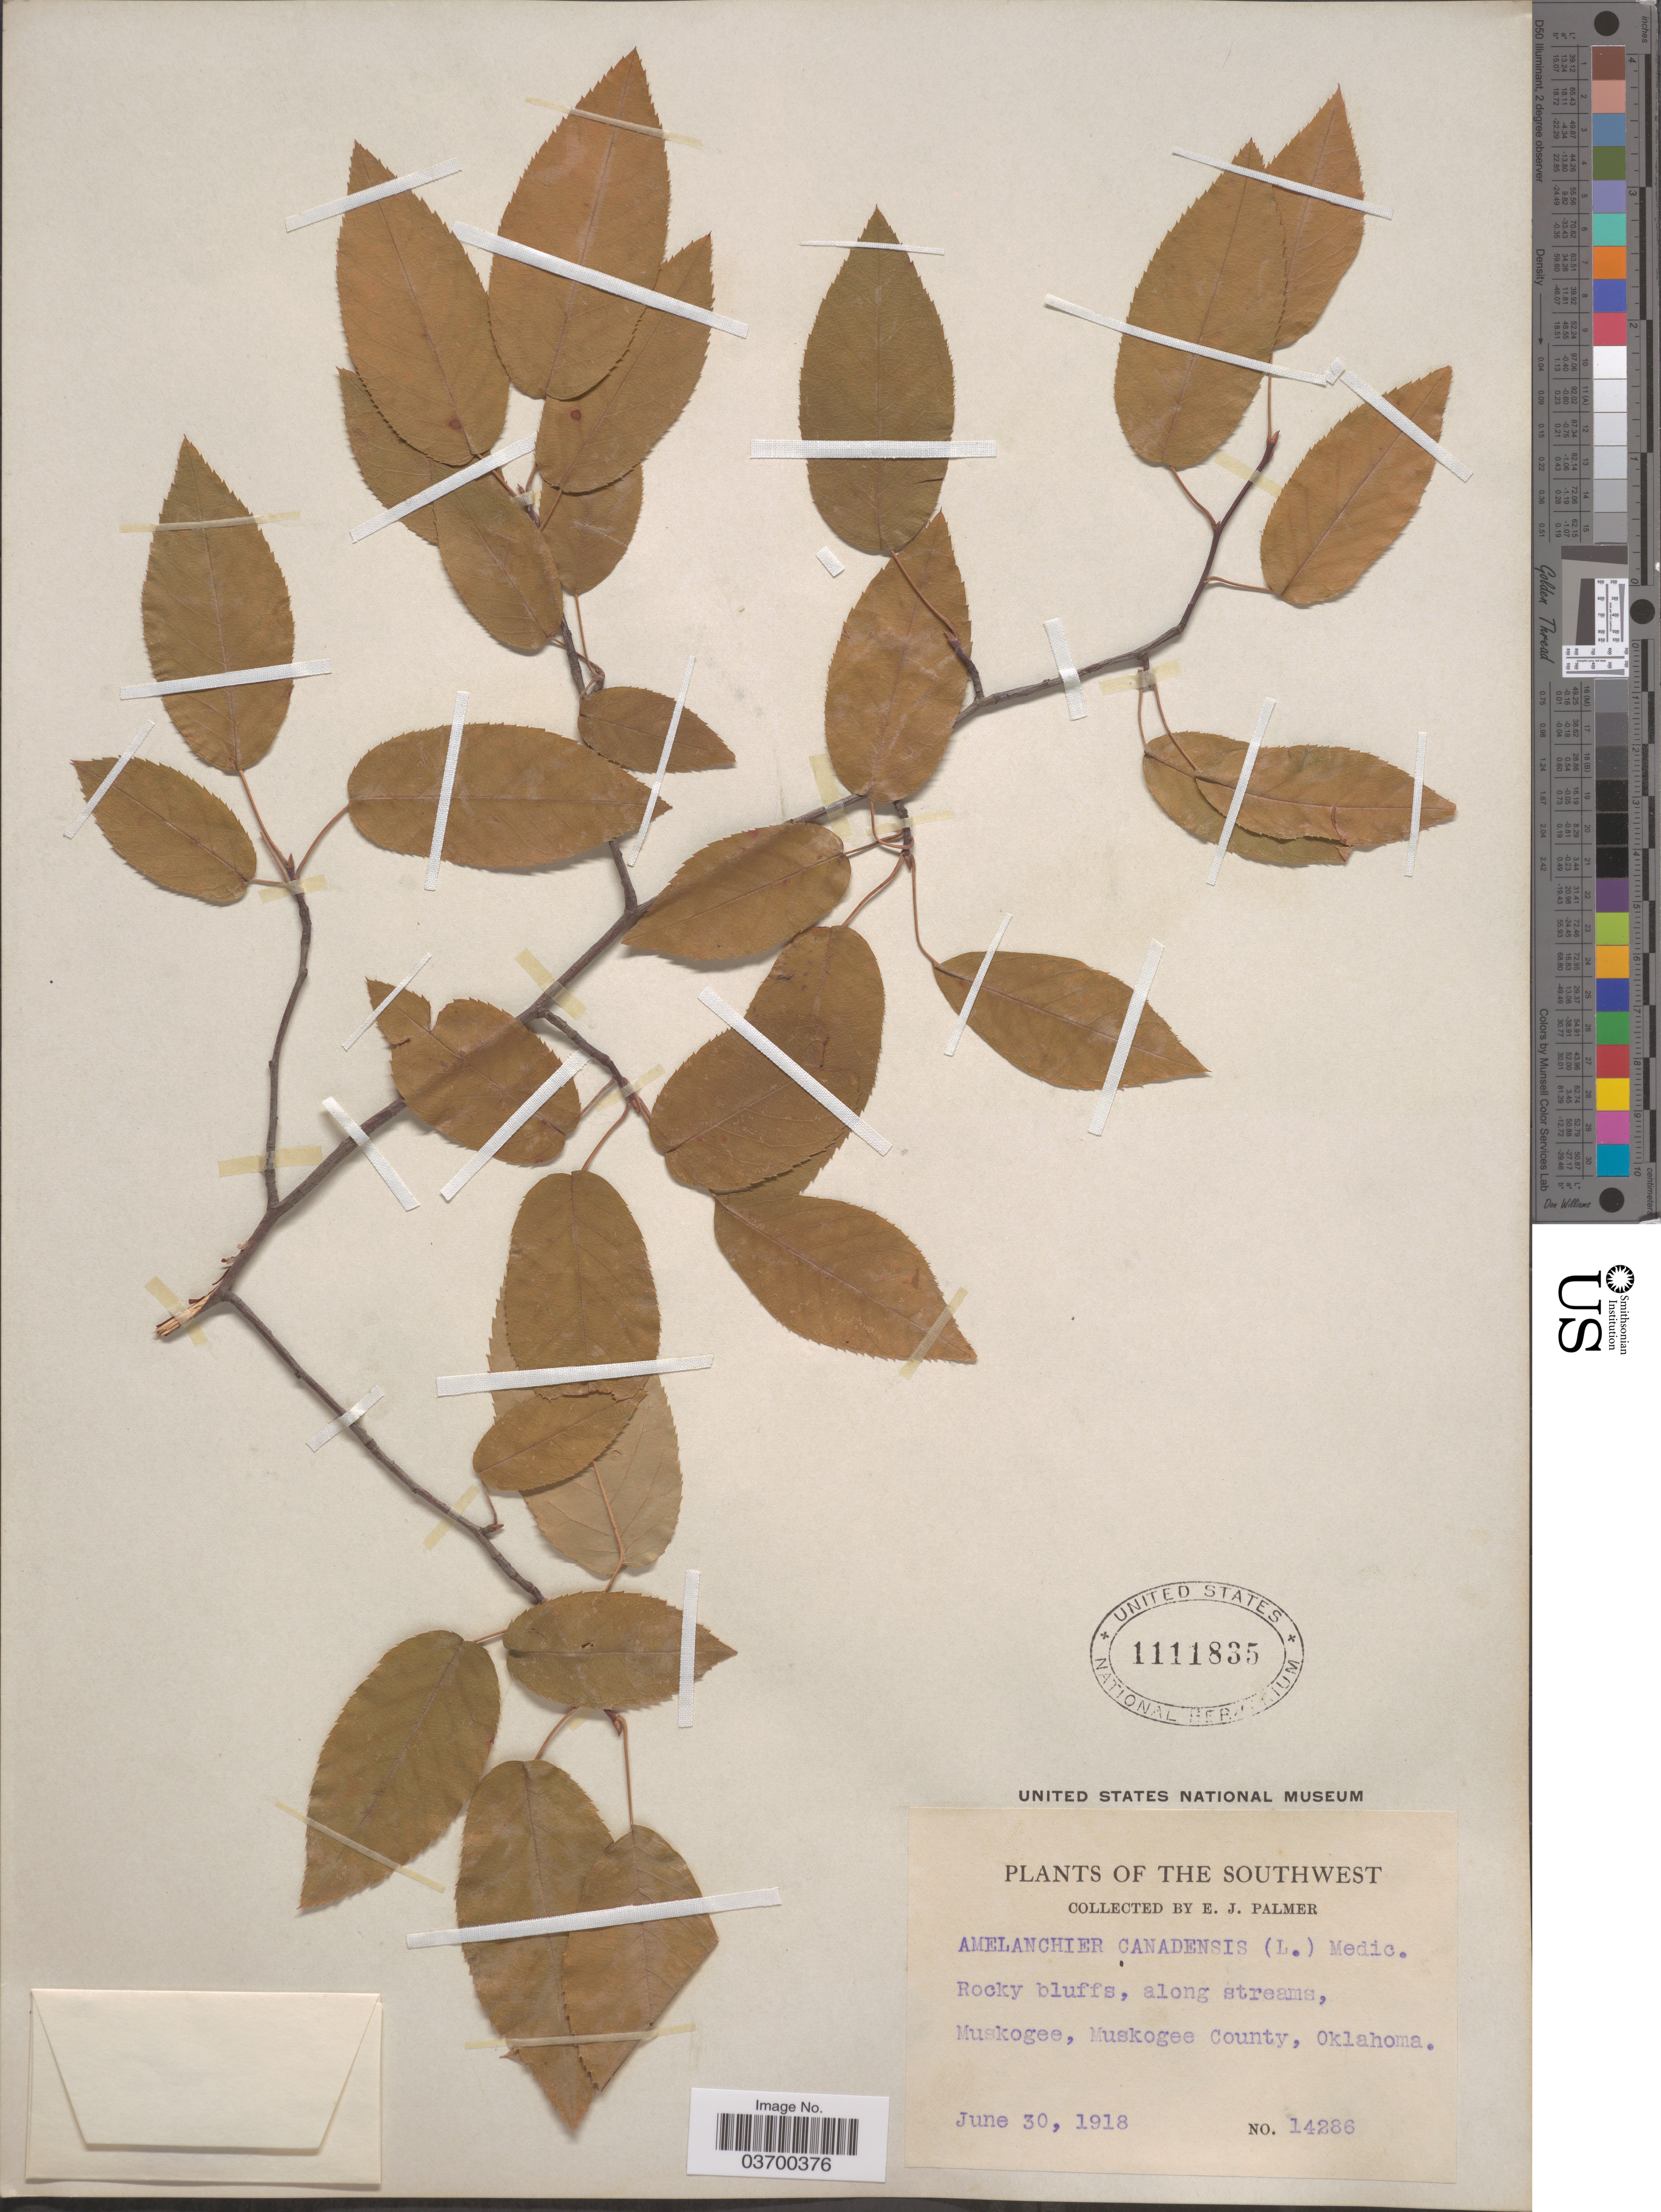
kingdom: Plantae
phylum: Tracheophyta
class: Magnoliopsida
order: Rosales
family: Rosaceae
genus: Amelanchier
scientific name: Amelanchier canadensis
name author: (L.) Medic.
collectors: E. J. Palmer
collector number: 14286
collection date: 1918-06-30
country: United States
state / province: Oklahoma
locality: The Southwest. Muskogee, Muskogee County.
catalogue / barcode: US 1111835